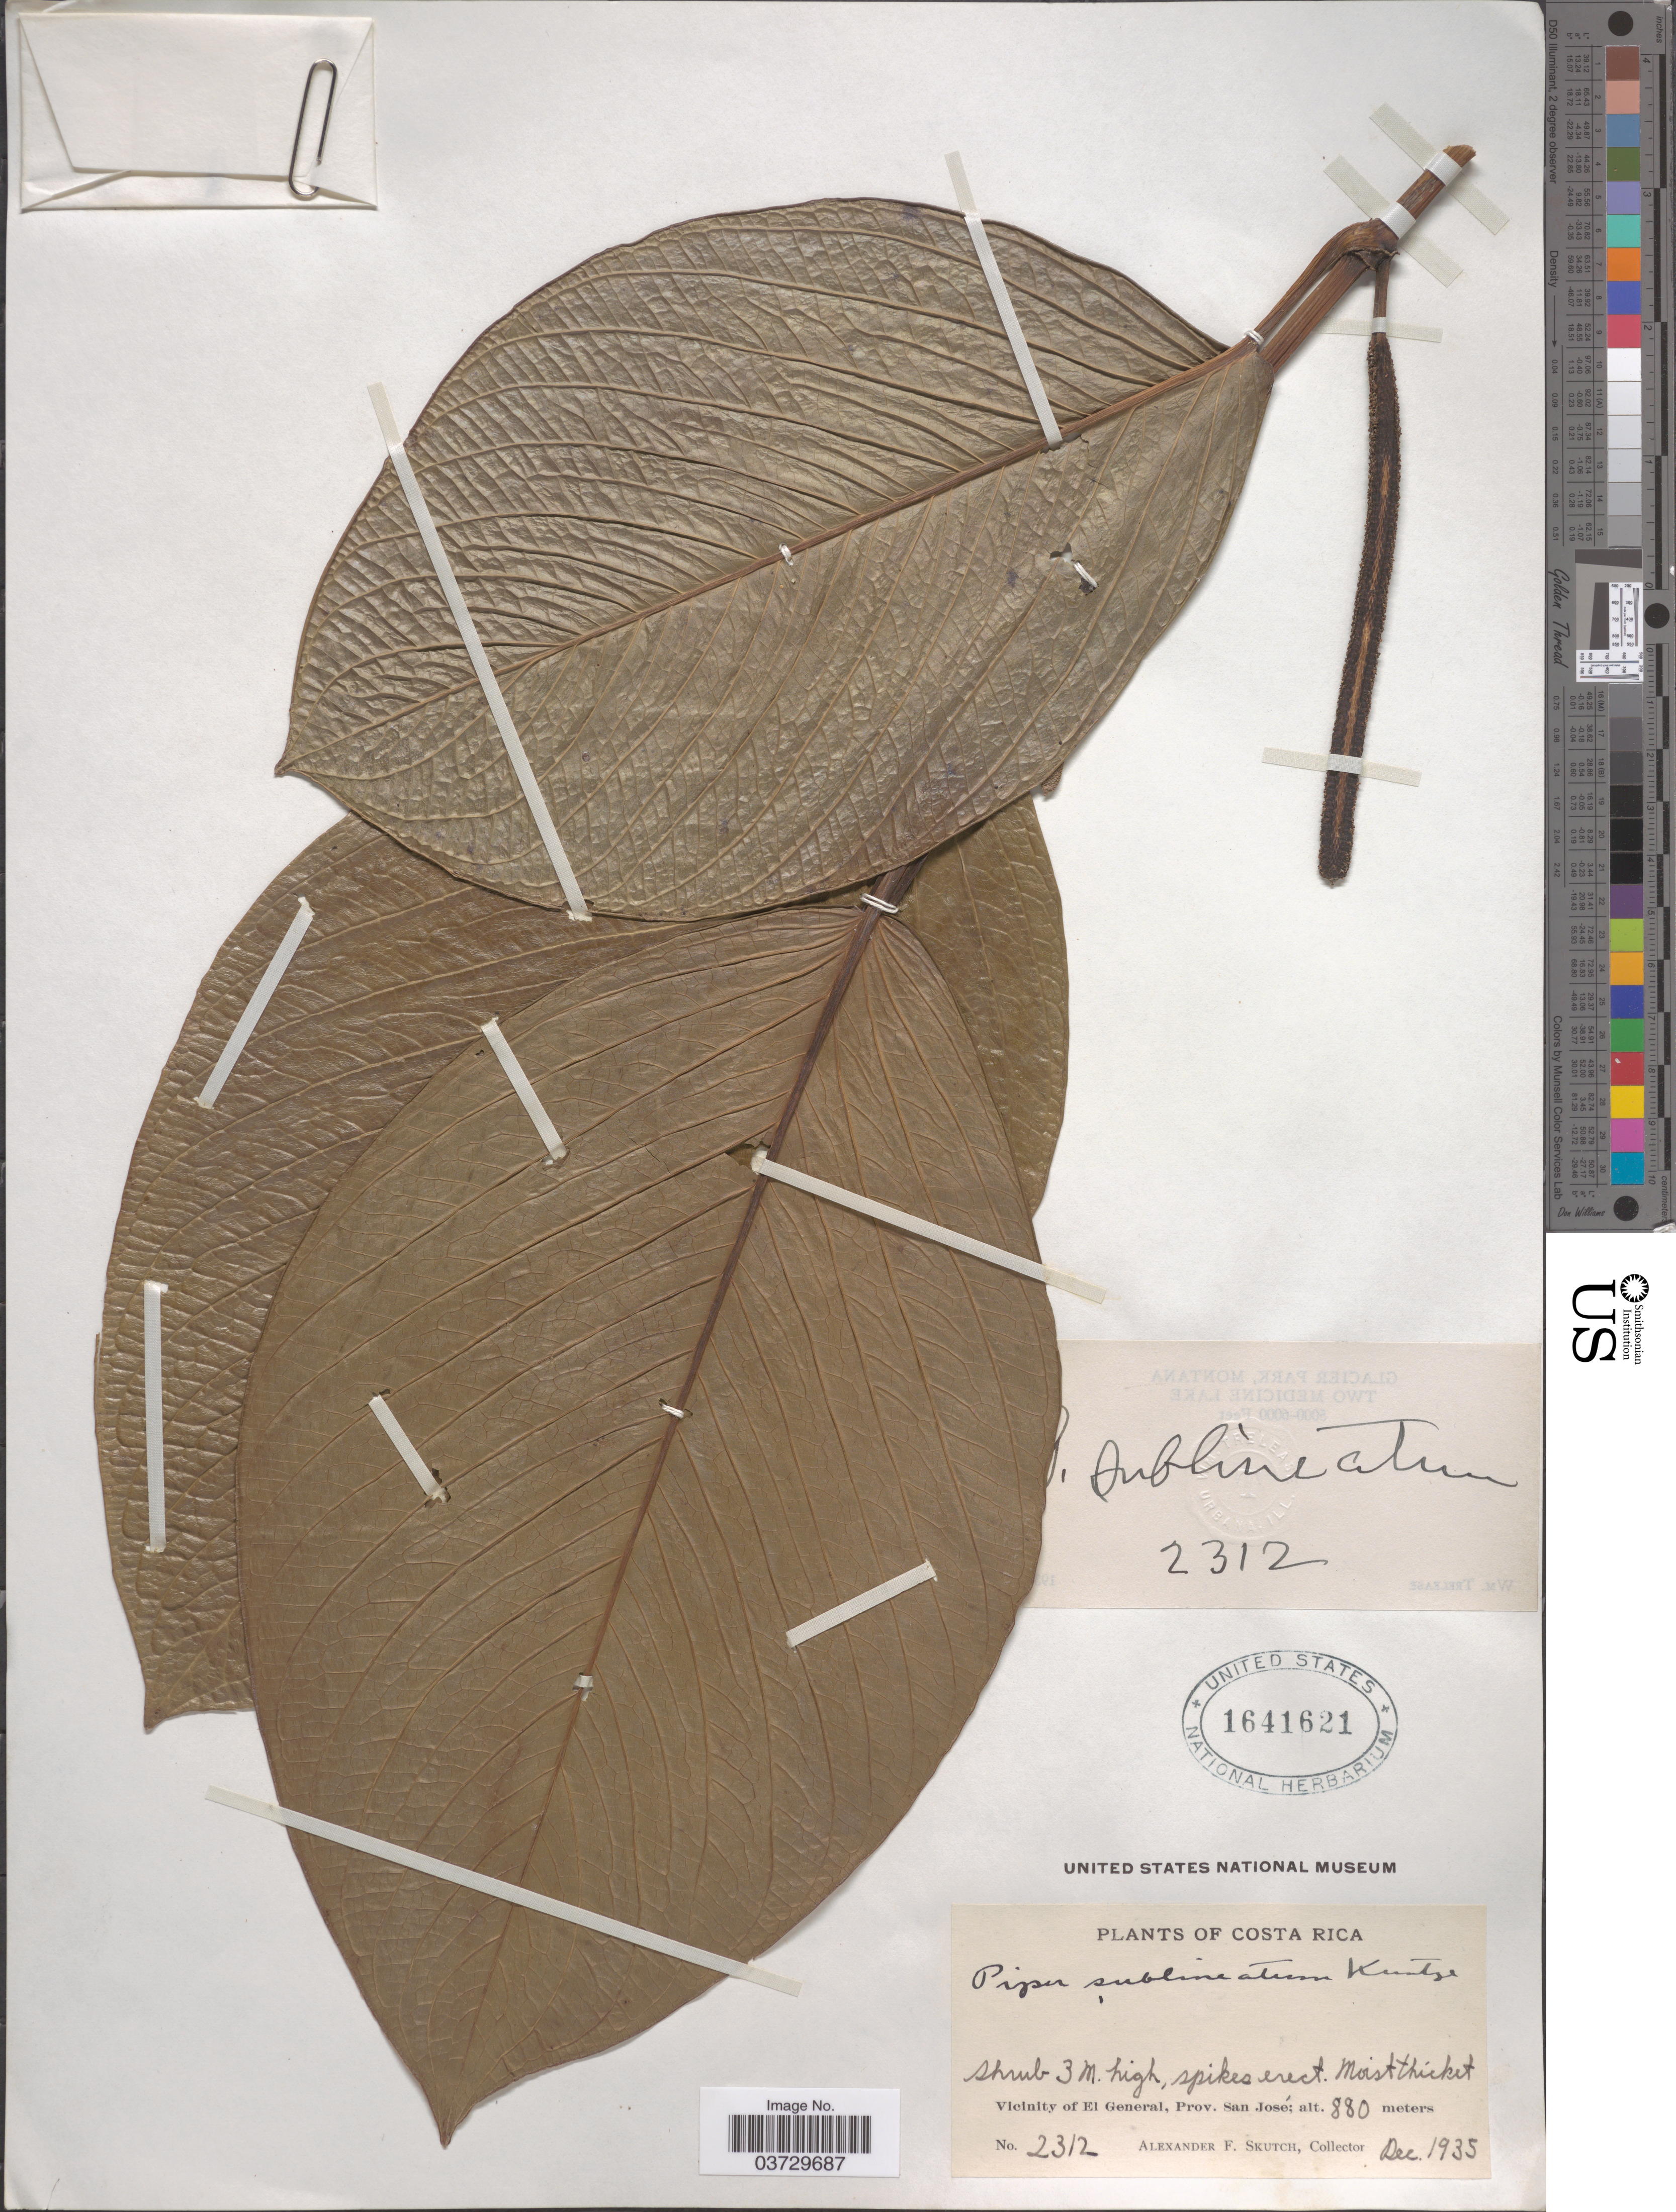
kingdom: Plantae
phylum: Tracheophyta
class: Magnoliopsida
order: Piperales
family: Piperaceae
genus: Piper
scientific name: Piper sublineatum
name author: Kuntze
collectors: A. F. Skutch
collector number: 2312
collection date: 1935-12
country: Costa Rica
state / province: San José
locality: Vicinity of El General.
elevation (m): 880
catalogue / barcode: US 1641621